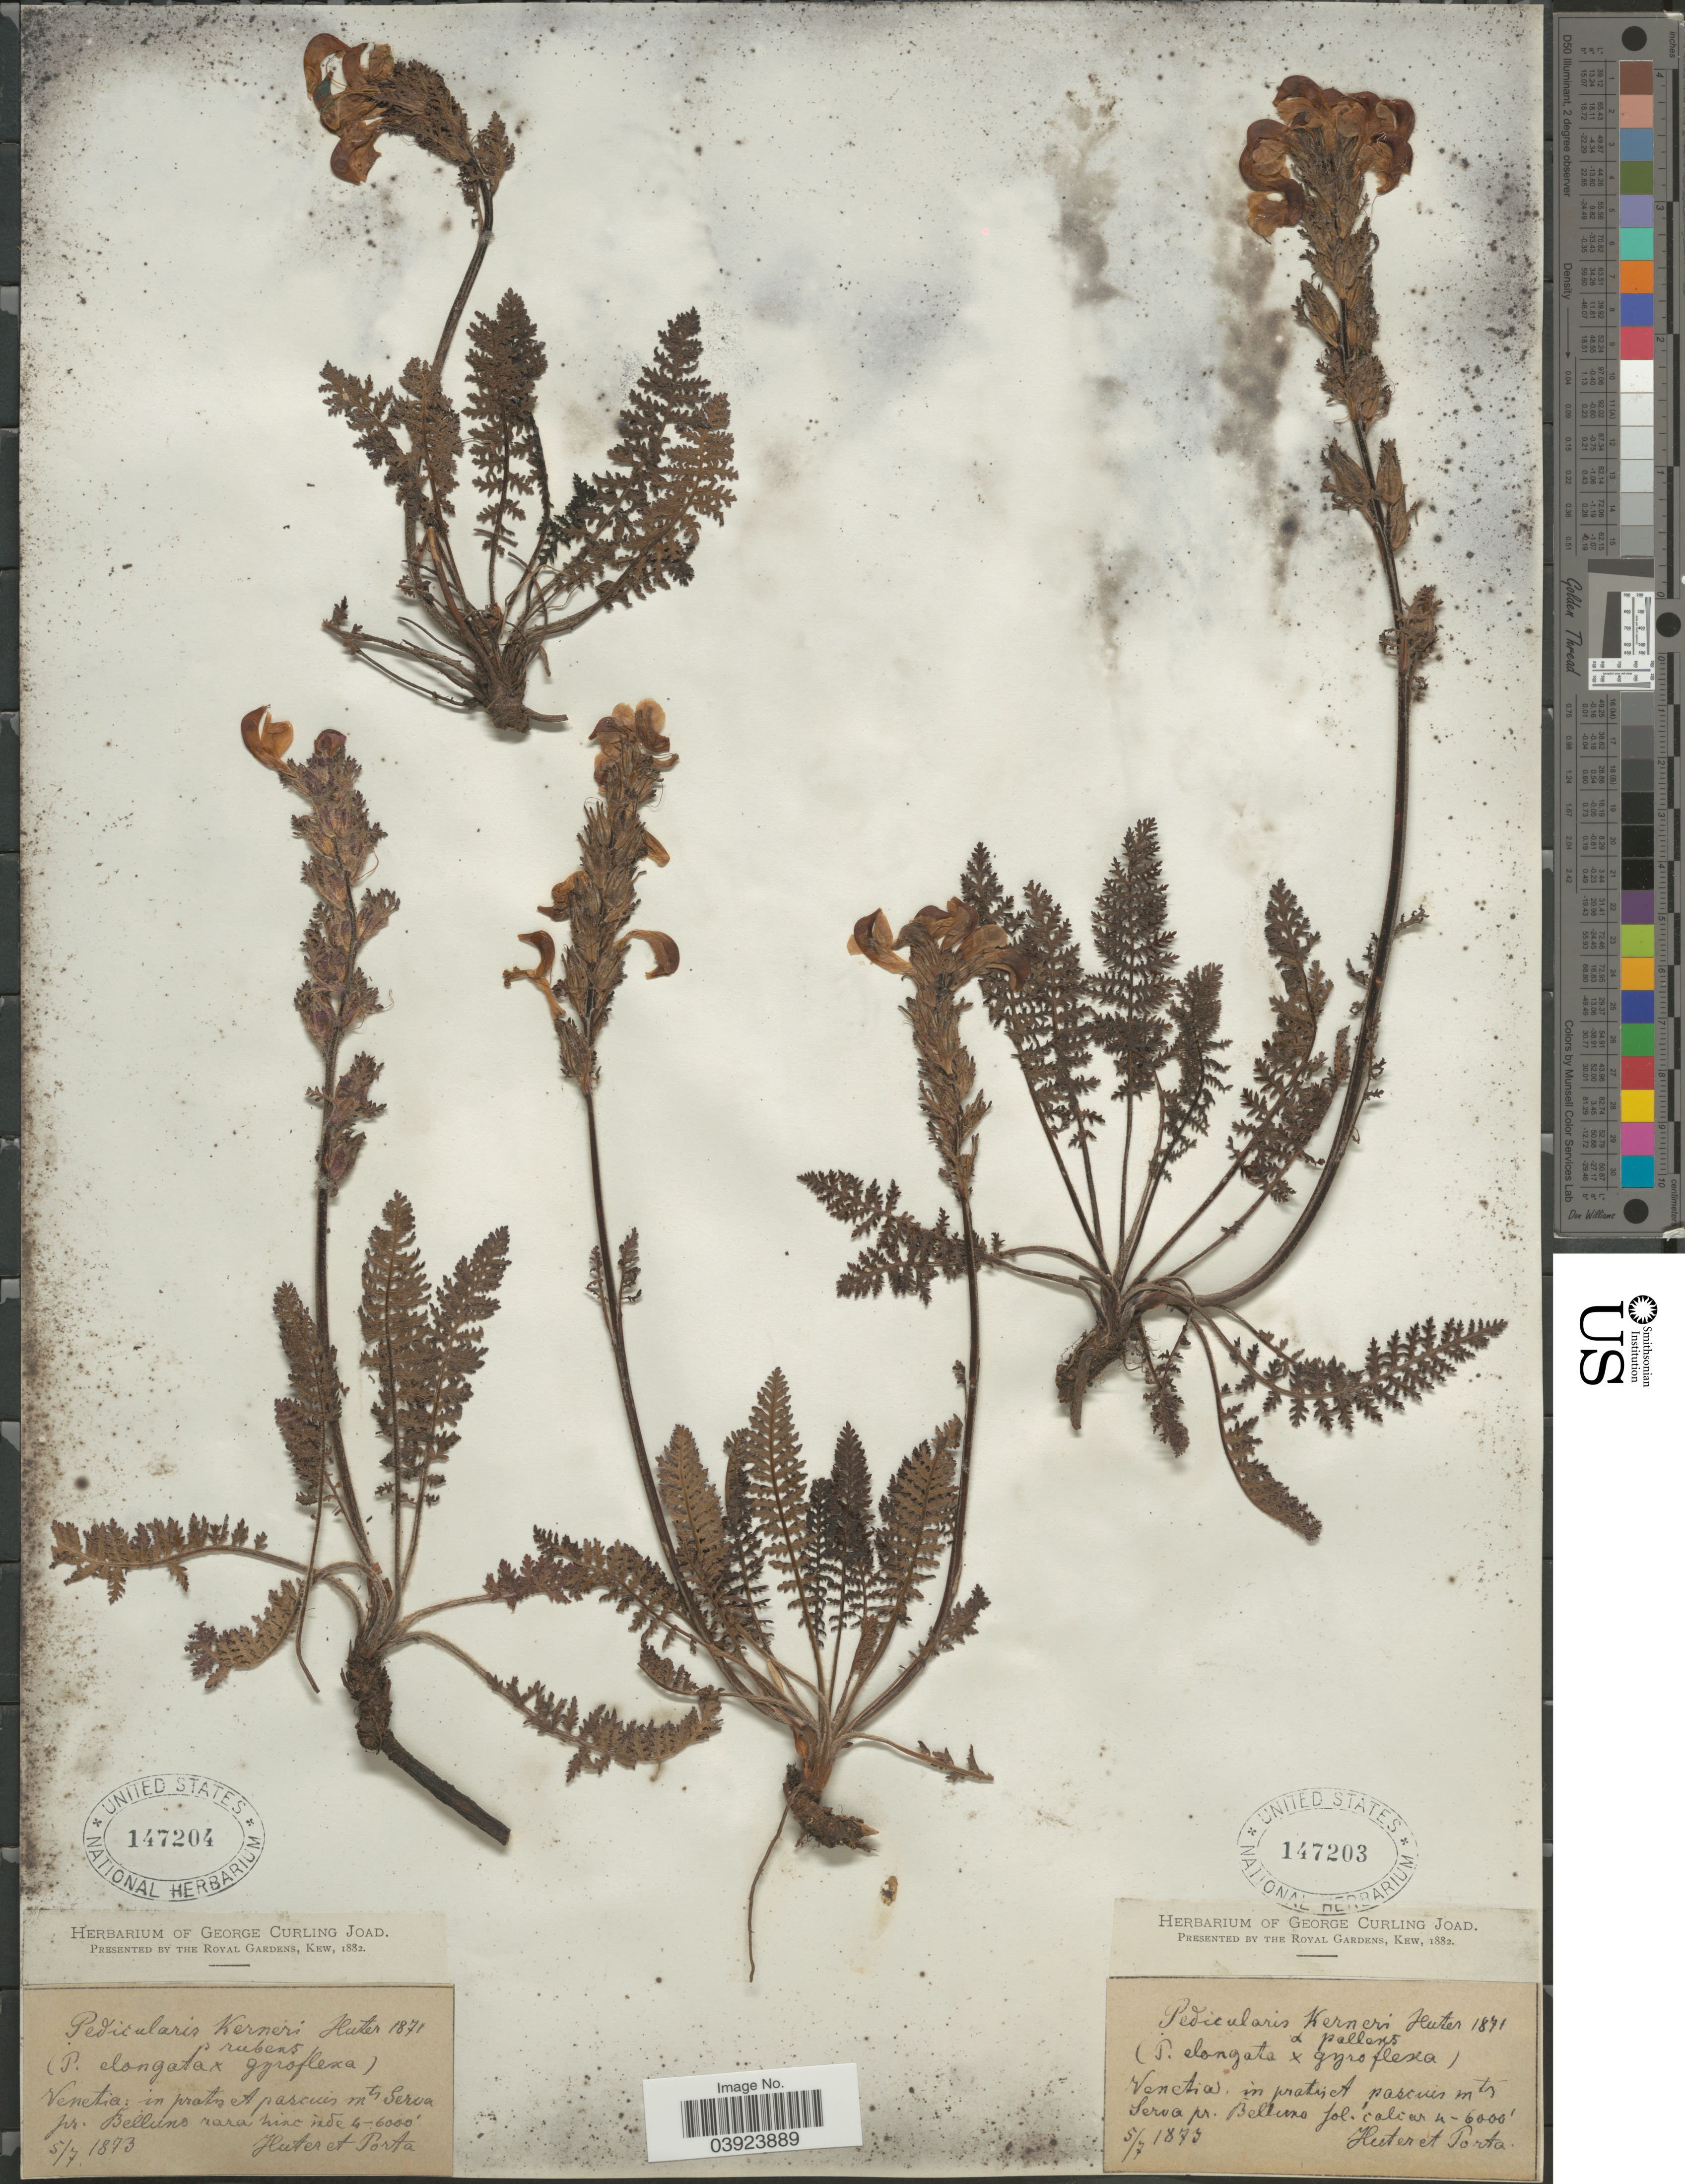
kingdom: Plantae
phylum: Tracheophyta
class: Magnoliopsida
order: Lamiales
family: Orobanchaceae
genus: Pedicularis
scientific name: Pedicularis kerneri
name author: Dalla Torre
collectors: -. Huter & -- Porta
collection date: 1873-07-05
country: Italy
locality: Venetia: in pratis et pascuis mts Serva pr. Belluno.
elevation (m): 1219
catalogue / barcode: US 147203-2